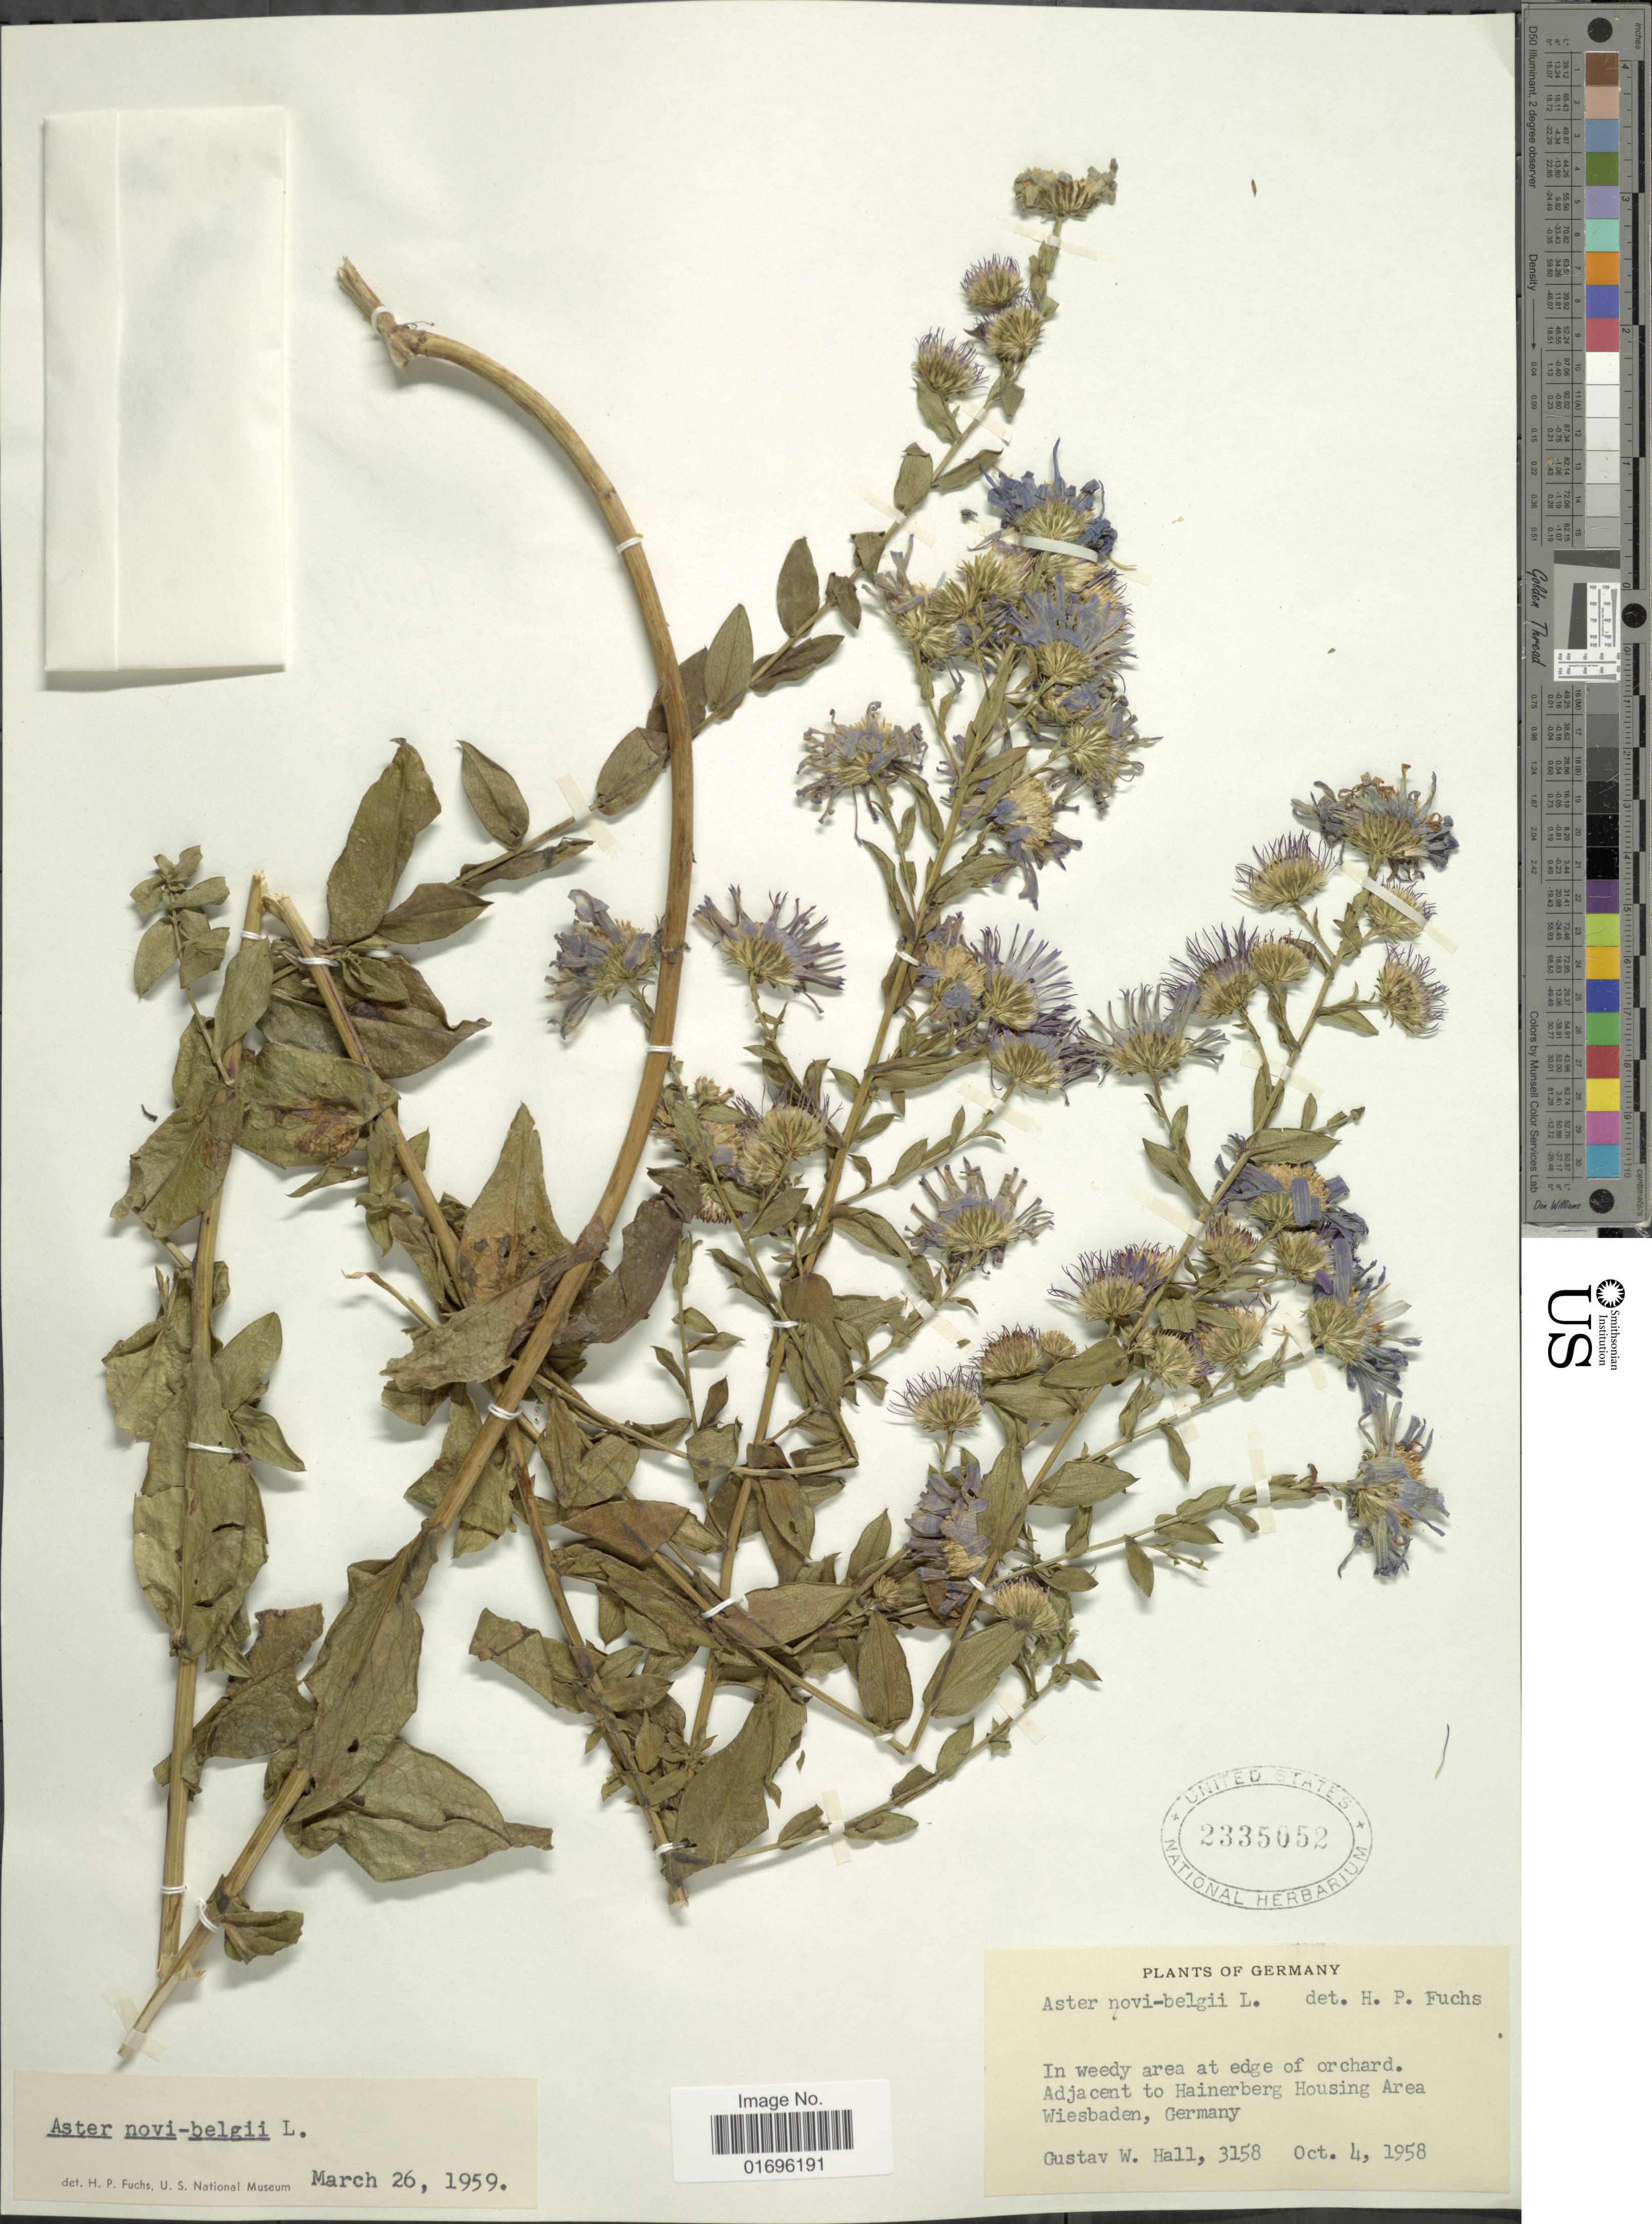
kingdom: Plantae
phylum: Tracheophyta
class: Magnoliopsida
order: Asterales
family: Asteraceae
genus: Aster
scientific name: Aster novi-belgii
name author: L.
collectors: G. Hall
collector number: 3158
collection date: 1958-10-04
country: Germany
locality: Adjacent to Hainerberg Housing Area Wiesbaden, Germany.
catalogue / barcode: US 2335052